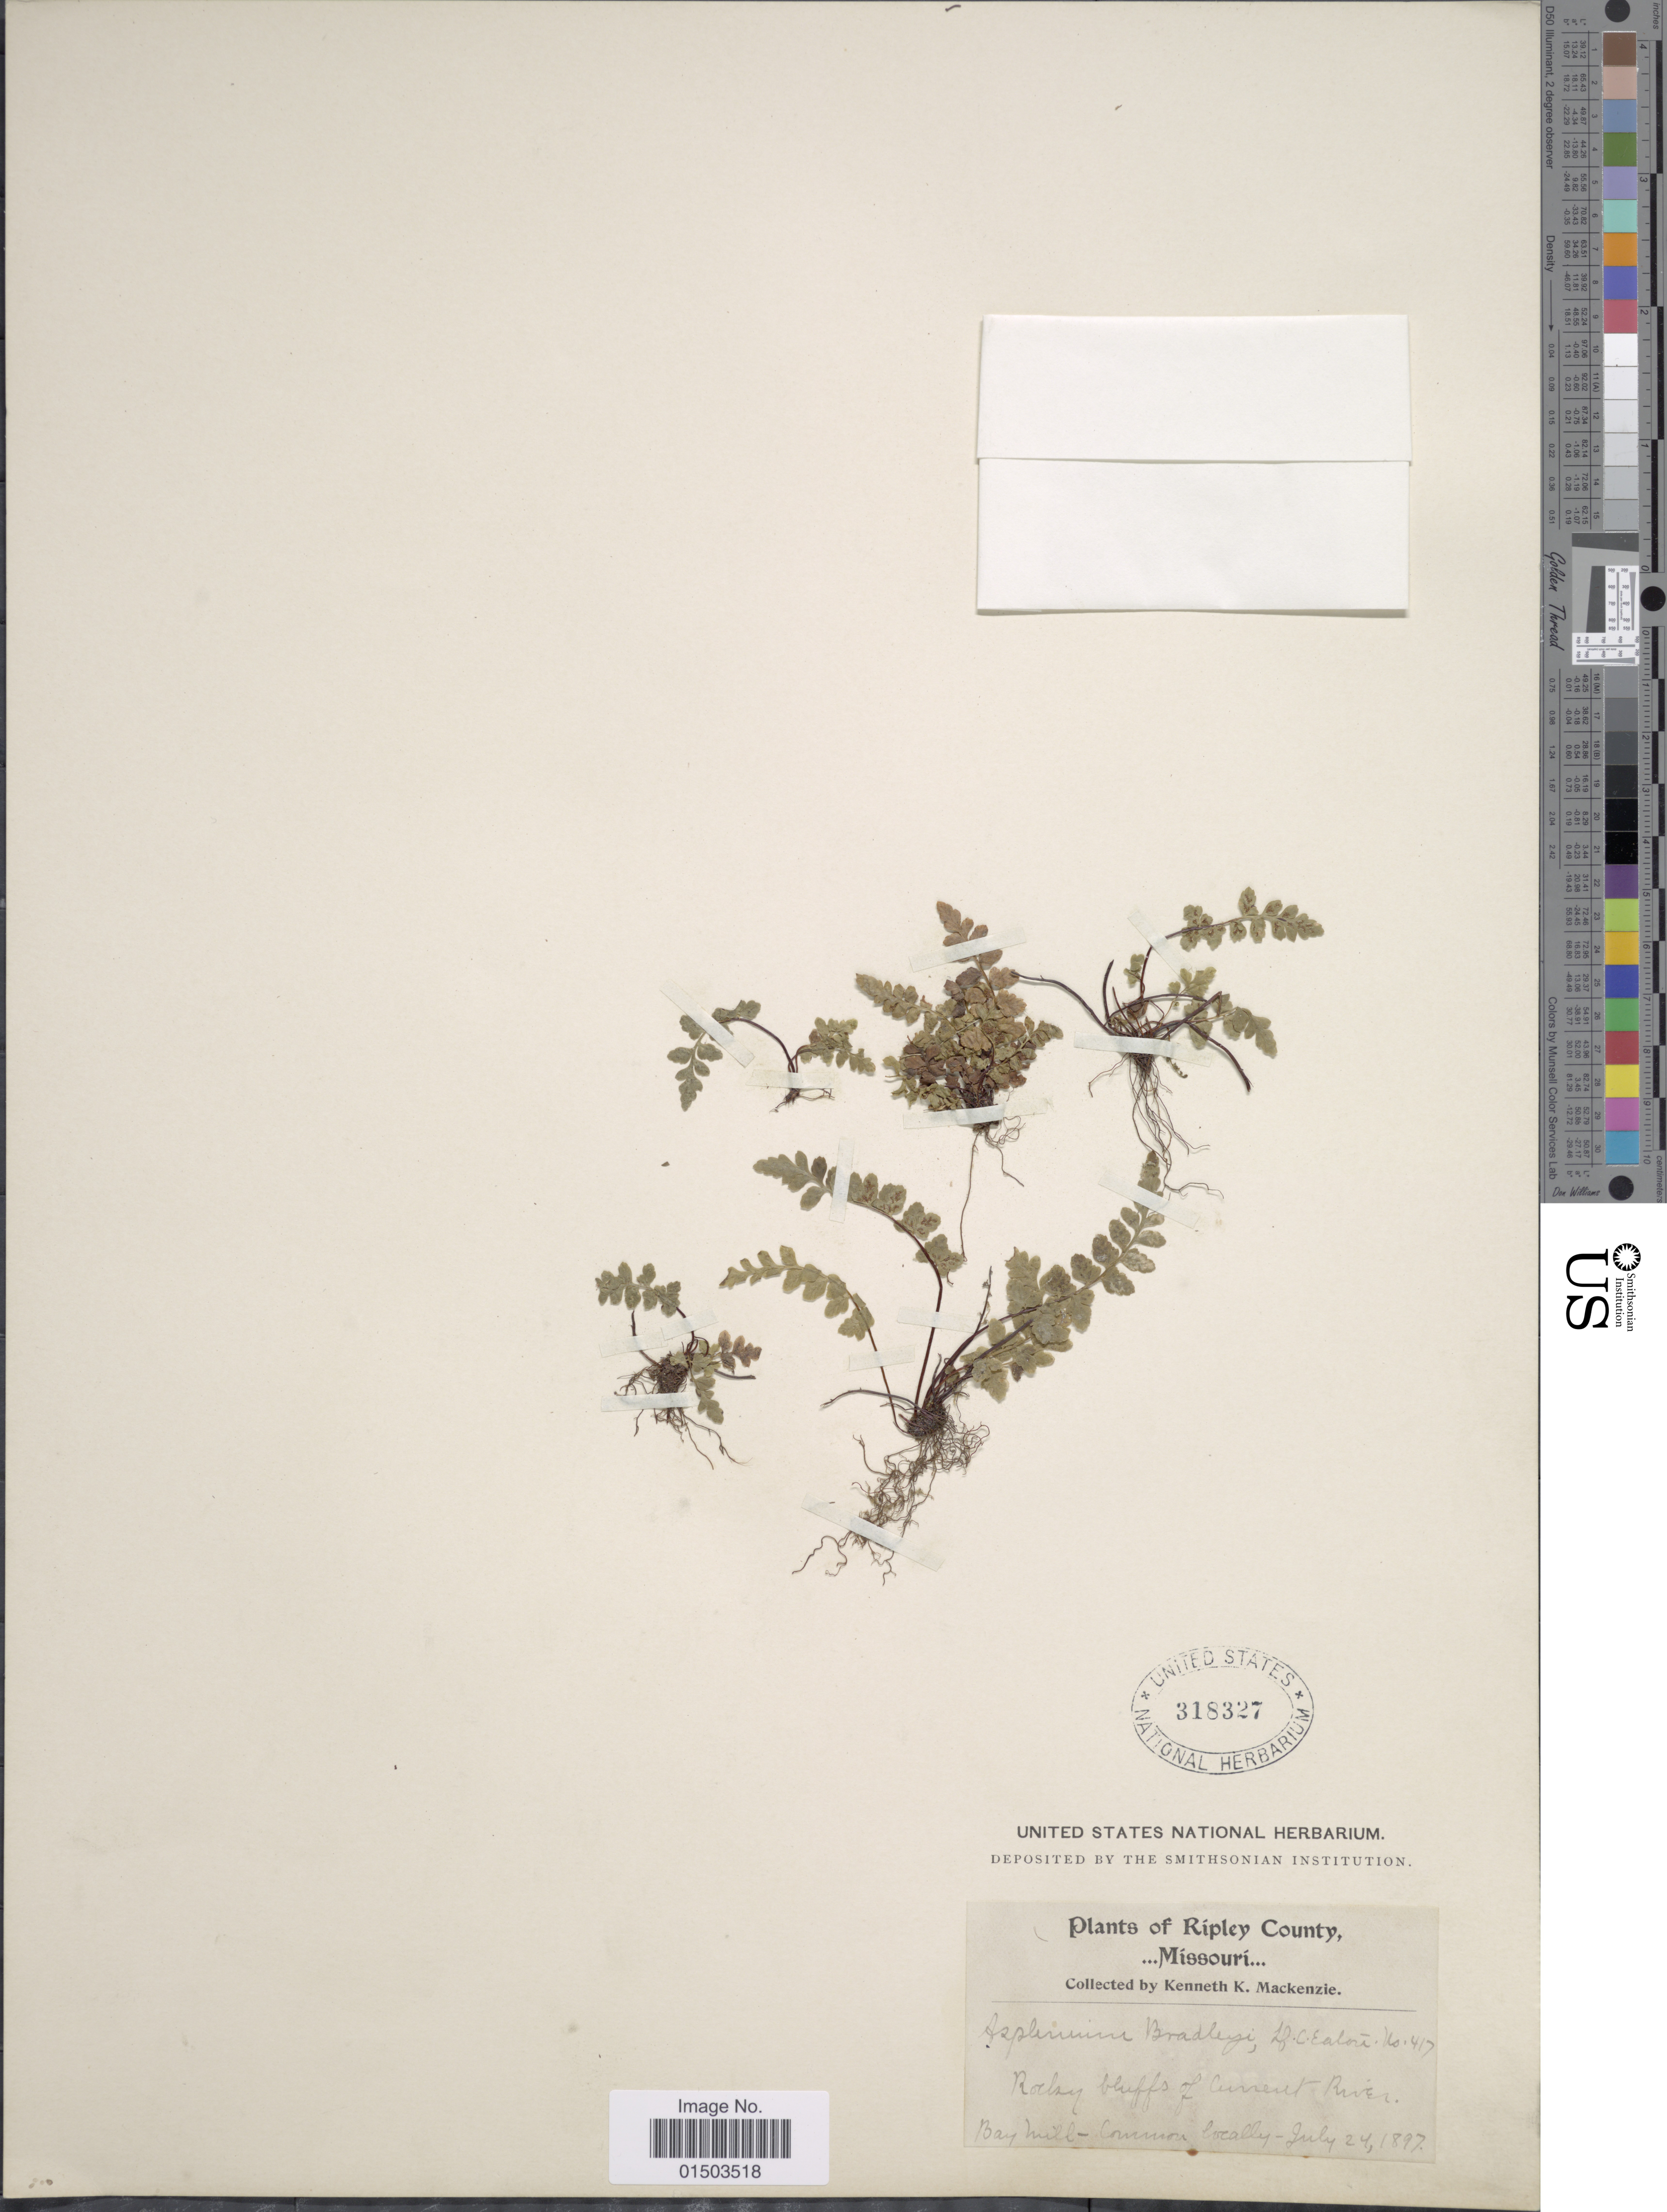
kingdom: Plantae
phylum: Tracheophyta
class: Polypodiopsida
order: Polypodiales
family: Aspleniaceae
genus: Asplenium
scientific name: Asplenium bradleyi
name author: D.C. Eaton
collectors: K. K. Mackenzie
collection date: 1897-07-24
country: United States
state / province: Missouri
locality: Ripley County, Missouri. Rocky bluffs of Current River, Bay Hill.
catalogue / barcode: US 318327